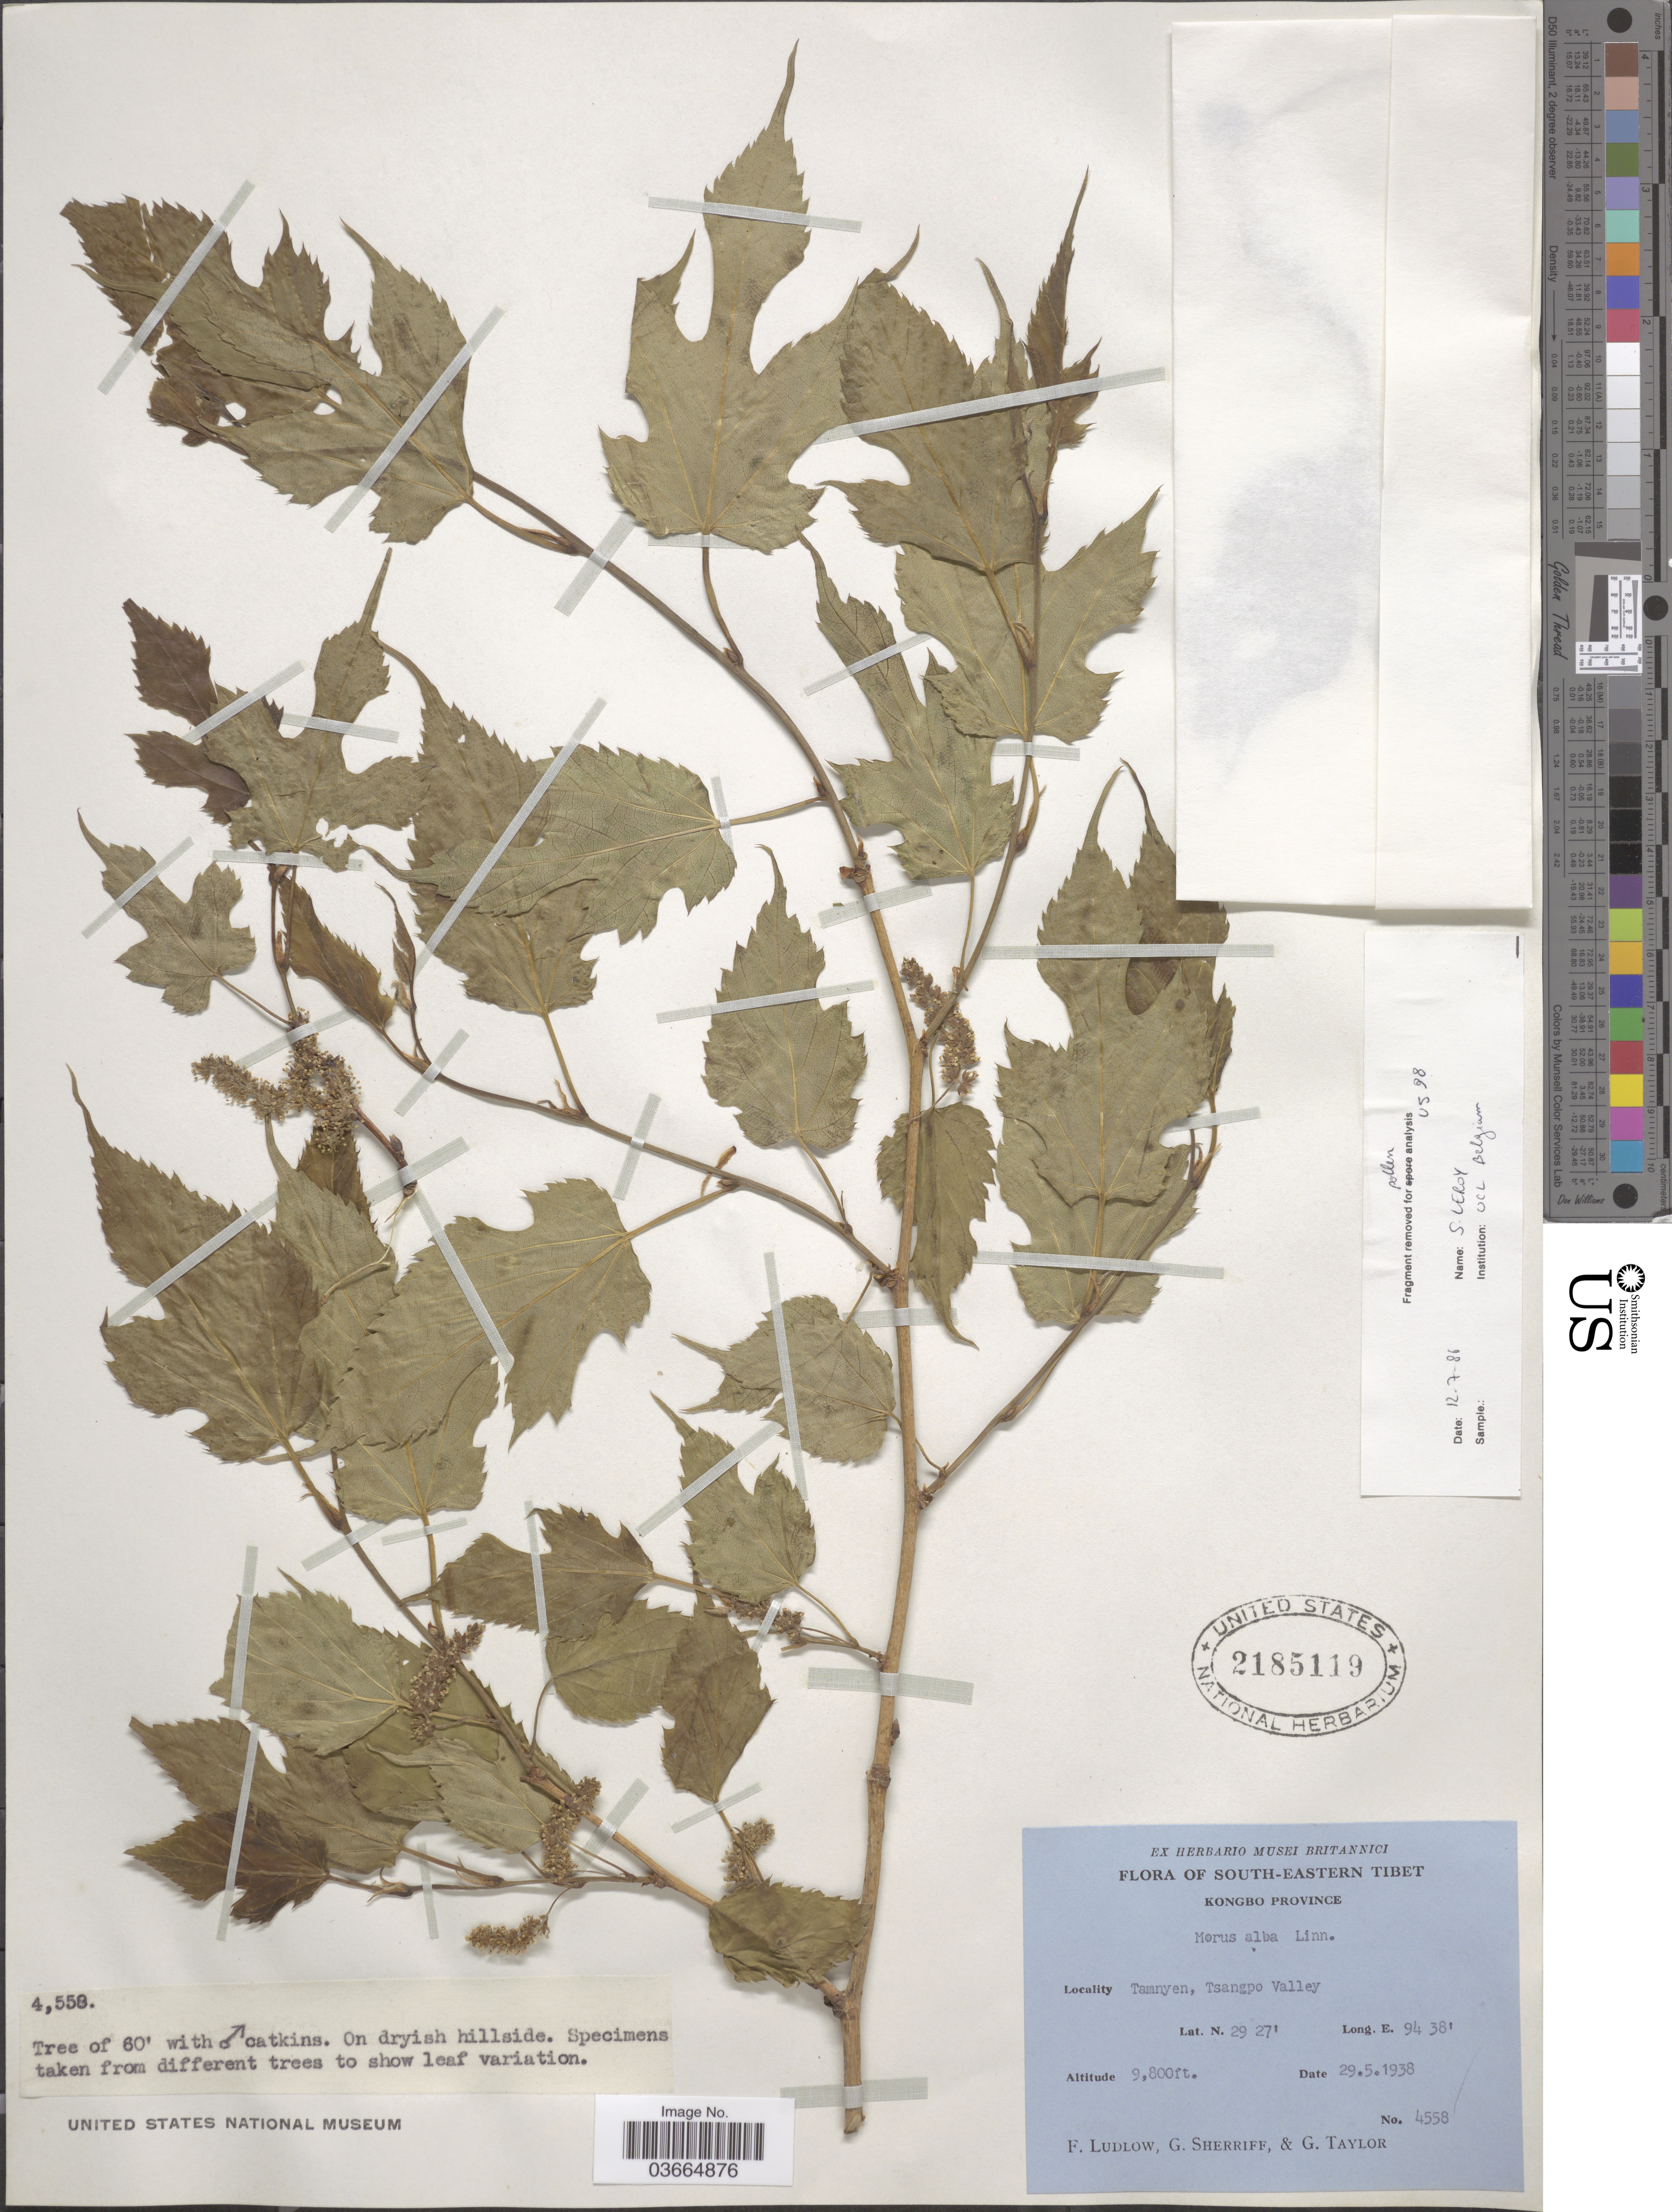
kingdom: Plantae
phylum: Tracheophyta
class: Magnoliopsida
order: Rosales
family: Moraceae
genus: Morus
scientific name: Morus alba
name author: L.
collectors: F. Ludlow, G. Sherriff & G. Taylor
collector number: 4558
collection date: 1938-05-29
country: China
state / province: Xizang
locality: South-Eastern Tibet. Kongbo Province. Tamnyen, Tsangpo Valley.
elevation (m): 2987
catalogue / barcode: US 2185119